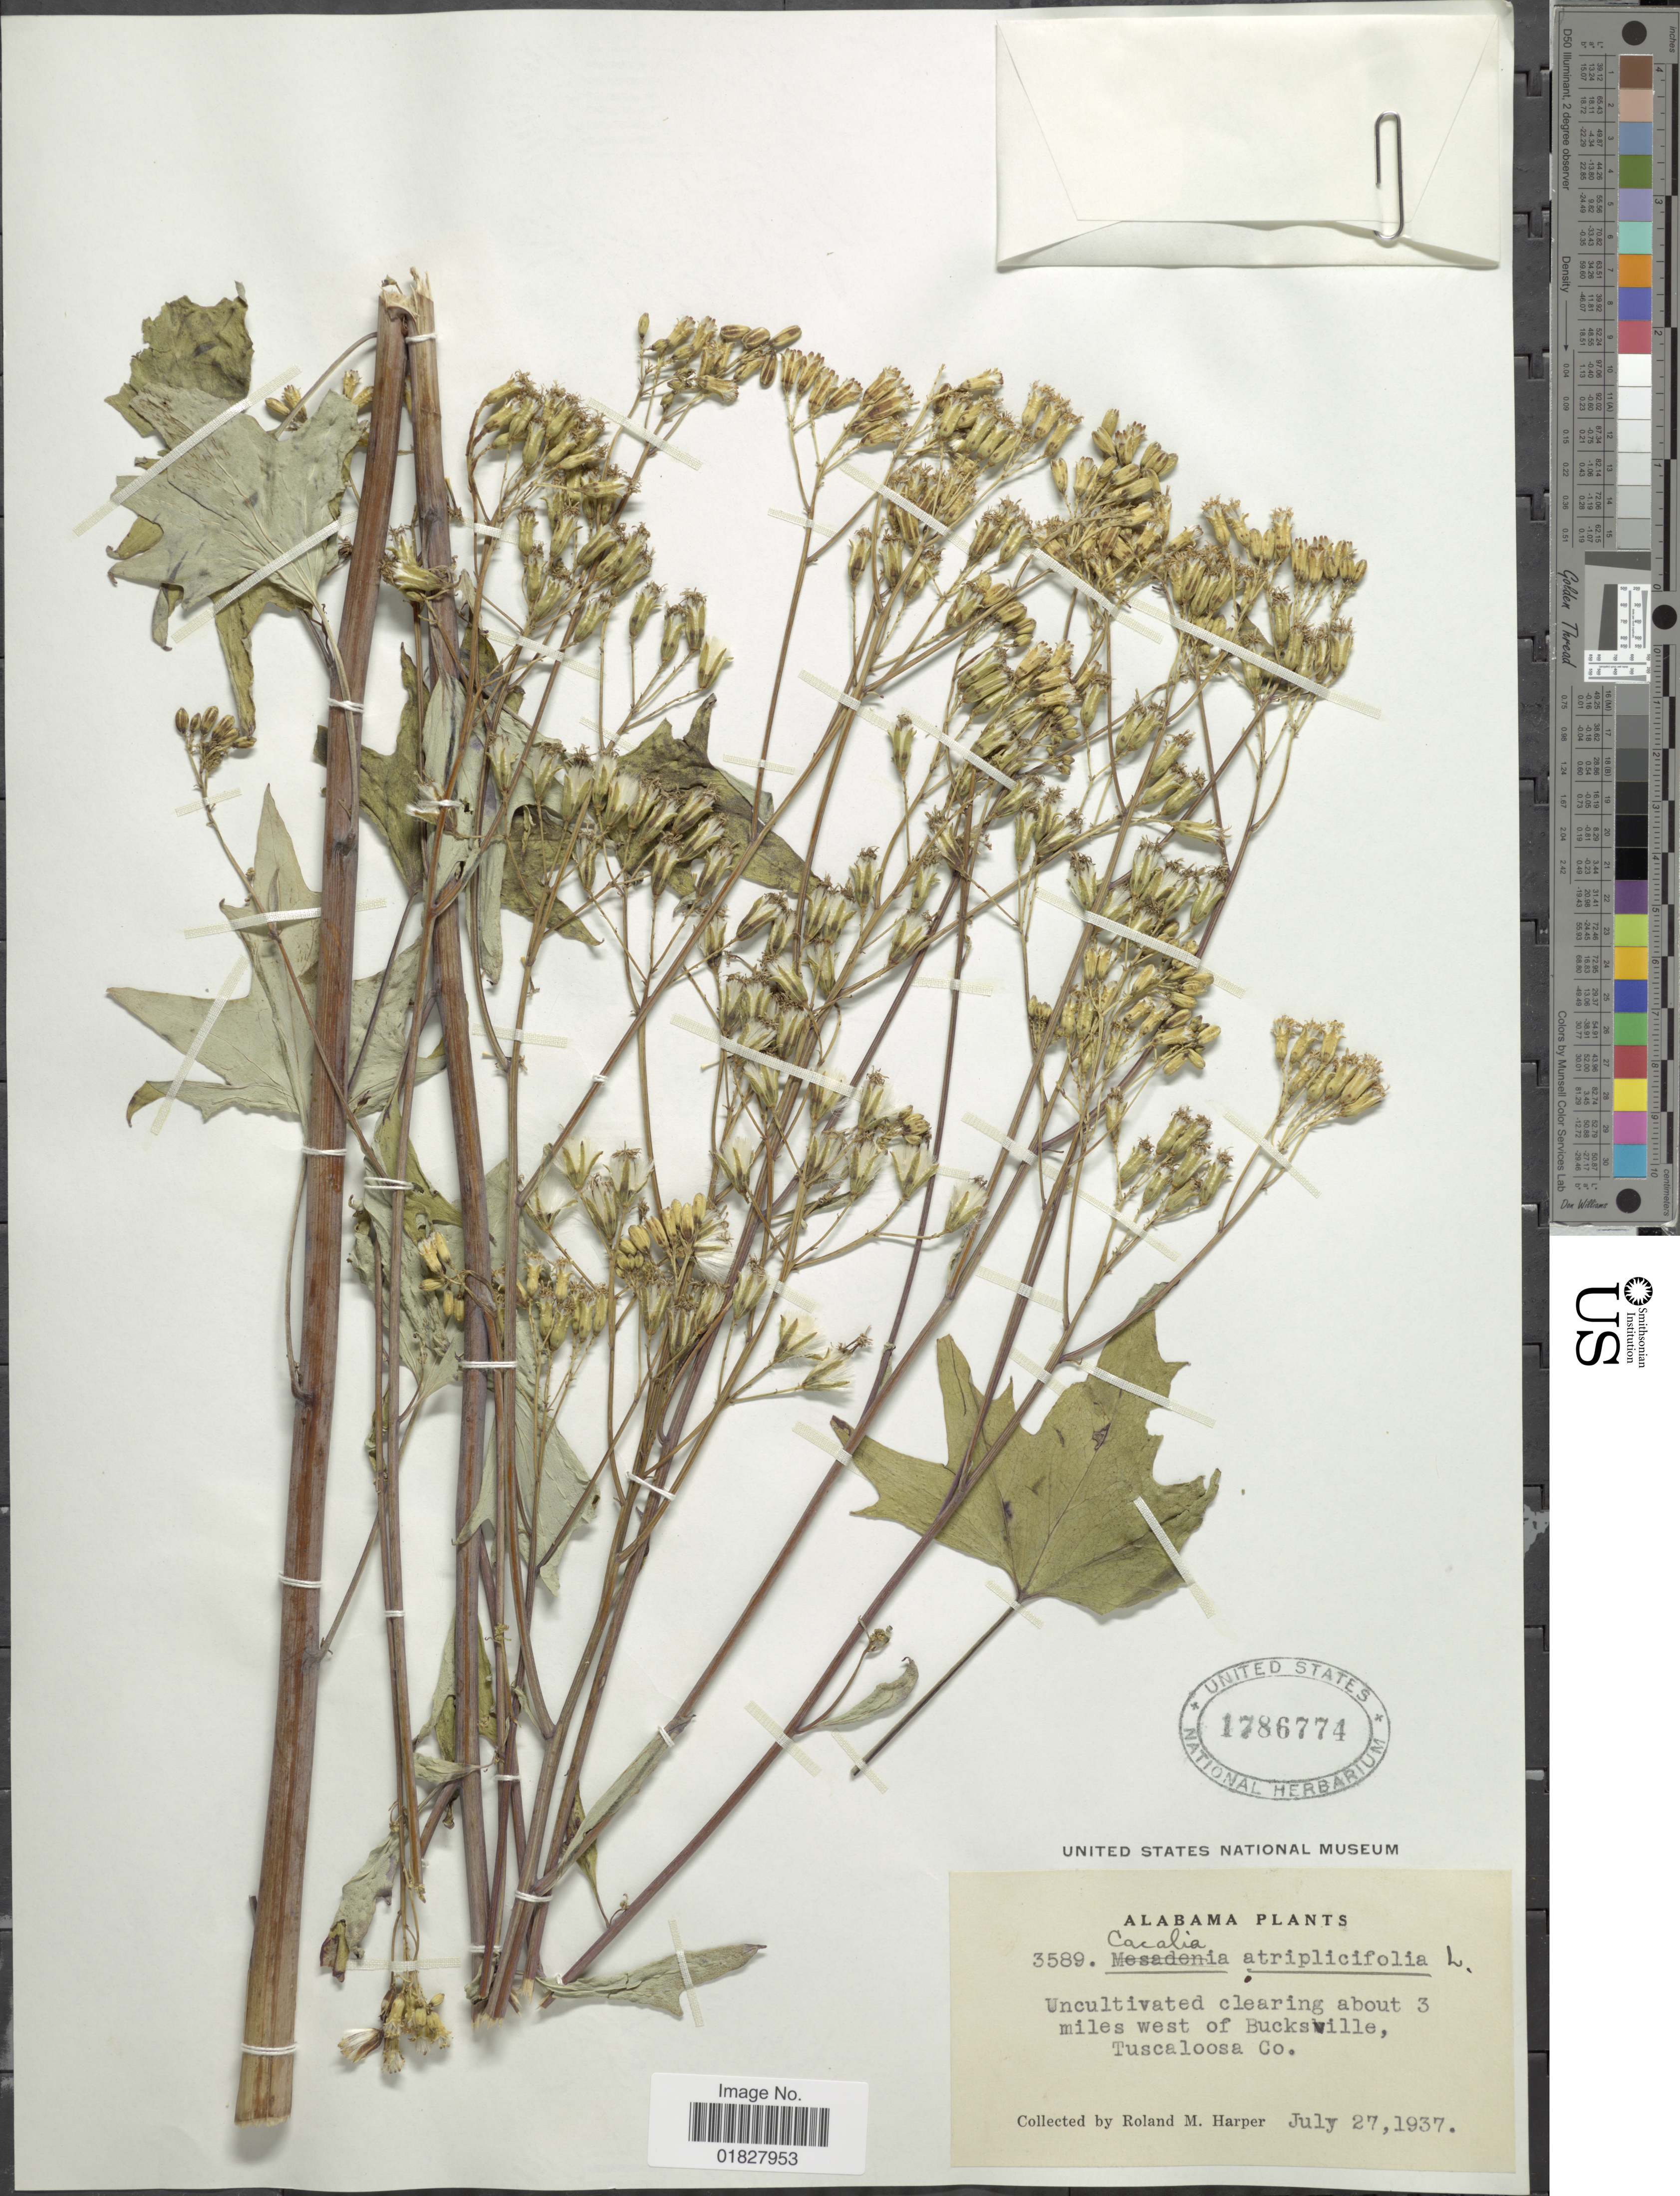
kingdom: Plantae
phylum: Tracheophyta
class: Magnoliopsida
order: Asterales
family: Asteraceae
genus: Arnoglossum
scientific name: Arnoglossum atriplicifolium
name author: (L.) H. Rob.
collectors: R. M. Harper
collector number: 3589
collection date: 1937-07-27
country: United States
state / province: Alabama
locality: About 3 miles west of Bucksville, Tuscaloosa Co.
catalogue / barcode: US 1786774